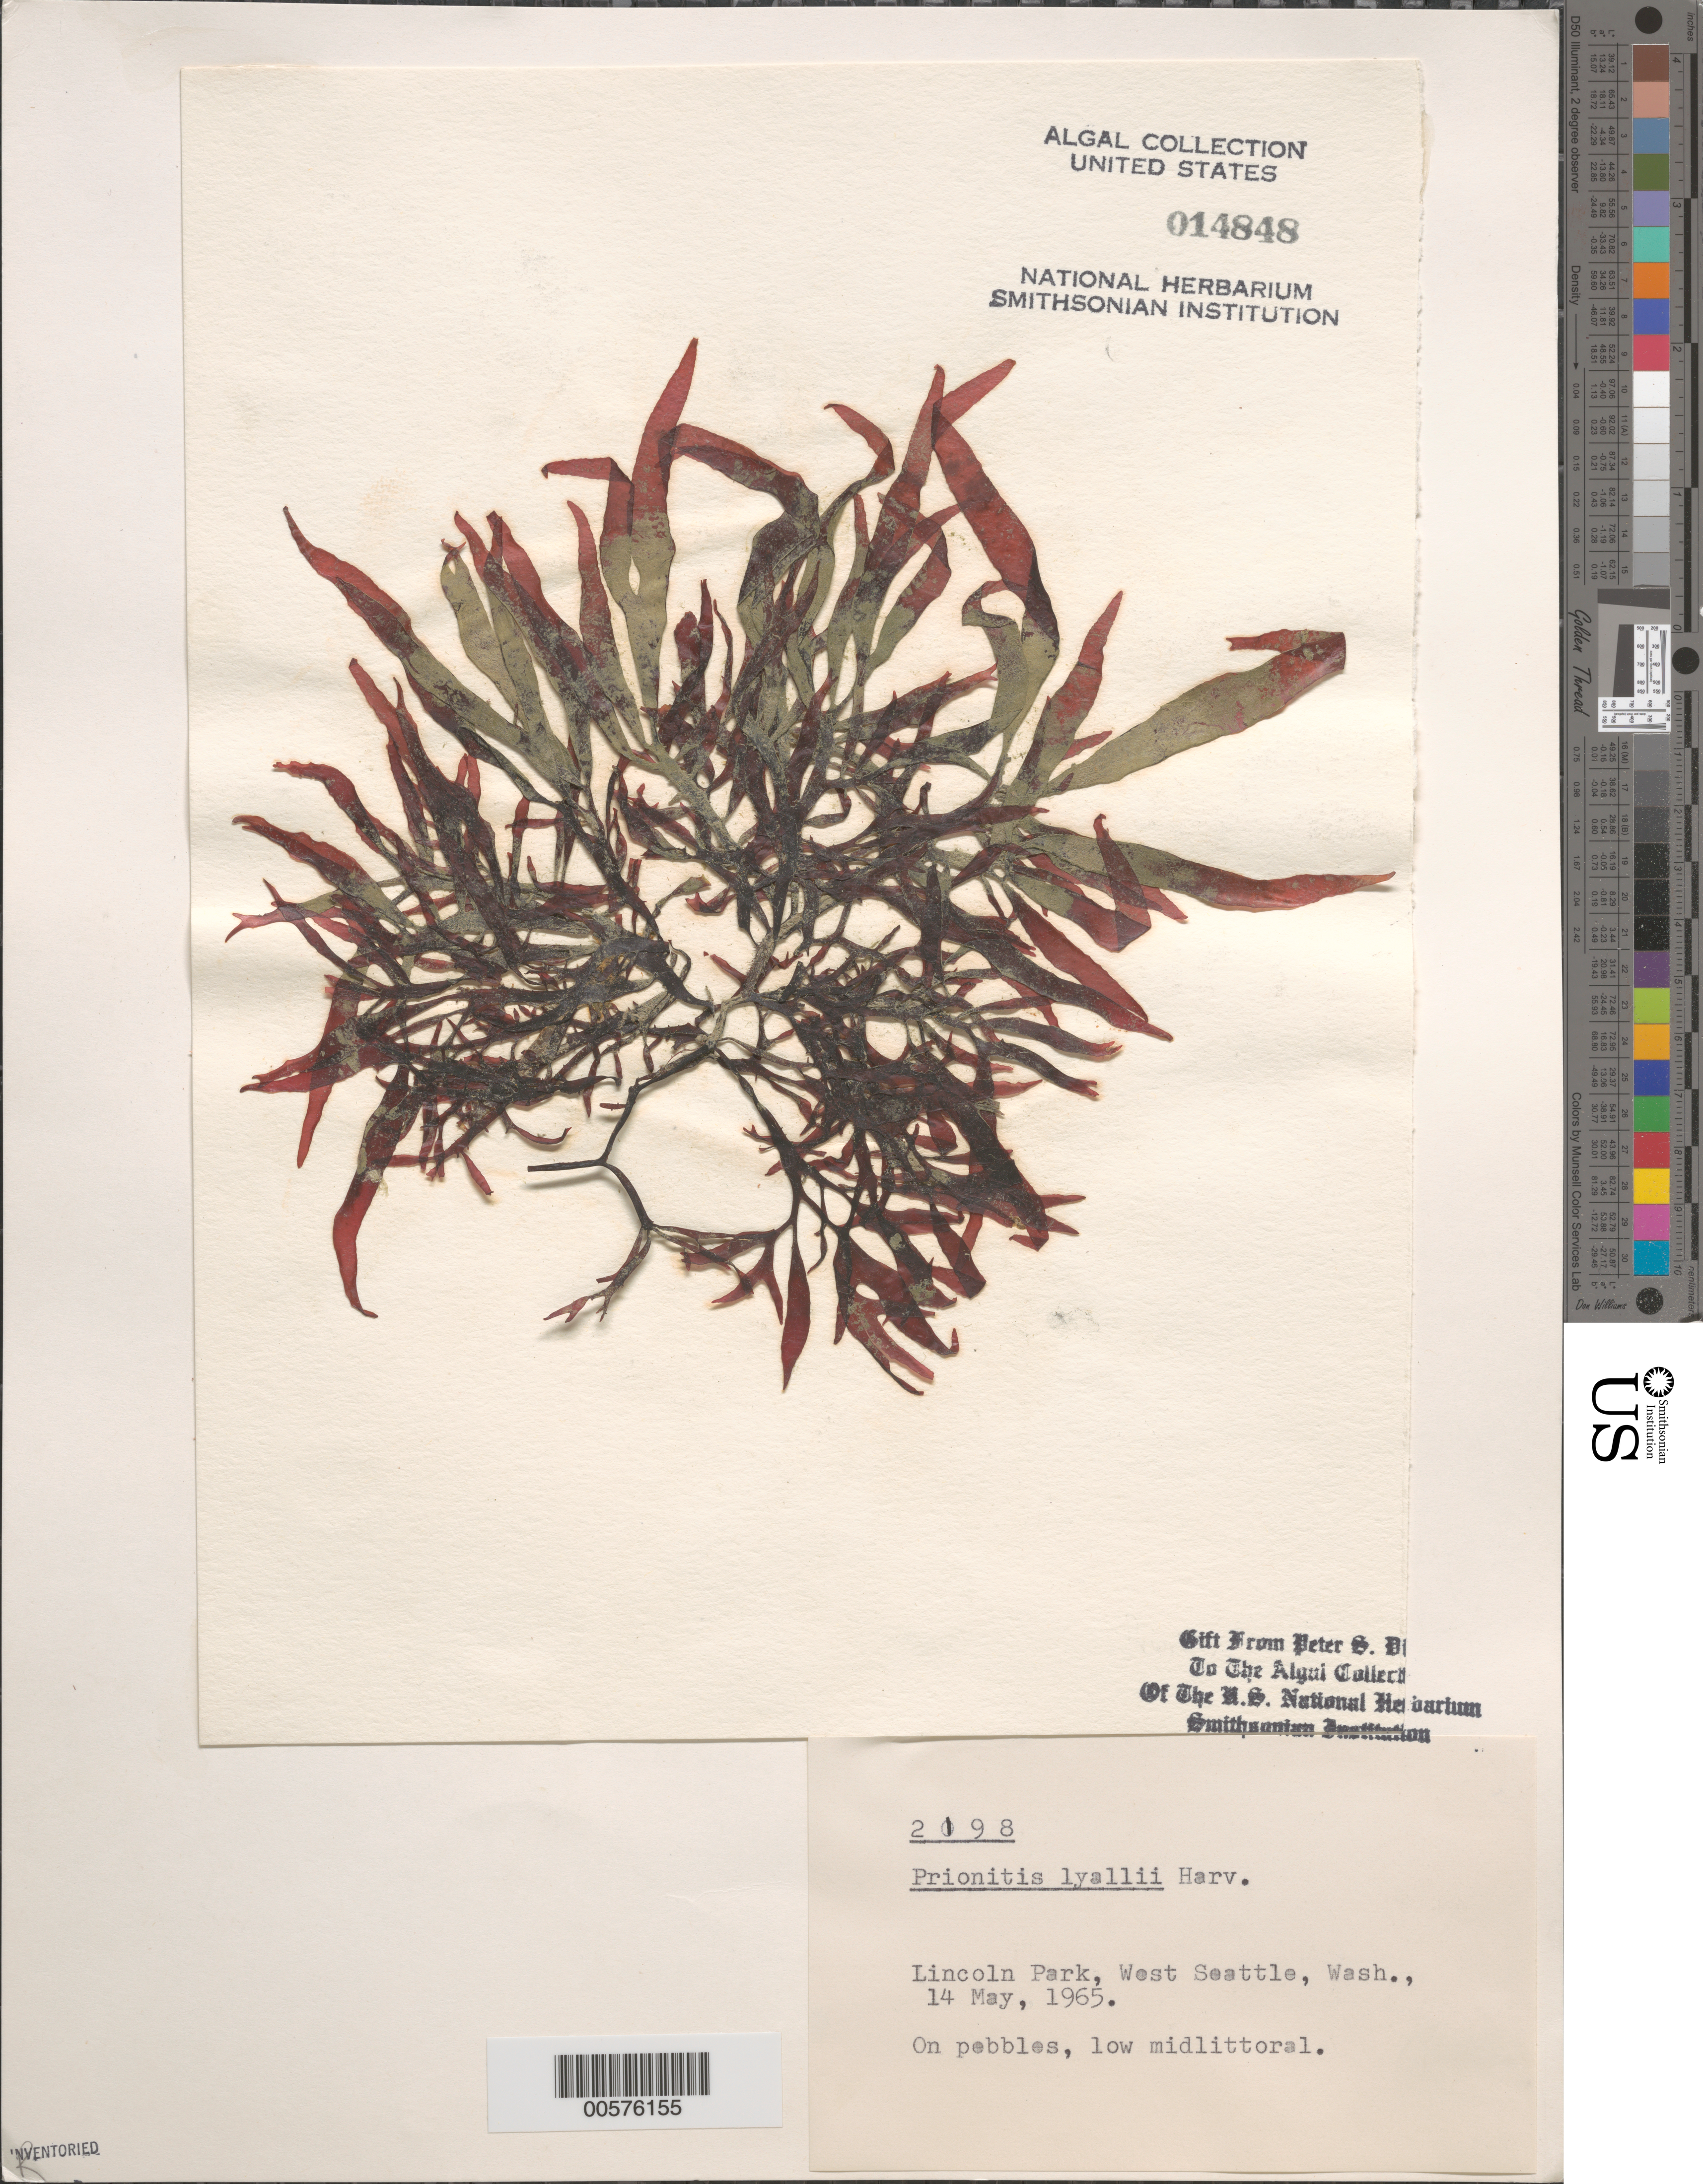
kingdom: Plantae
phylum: Rhodophyta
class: Florideophyceae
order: Cryptonemiales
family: Cryptonemiaceae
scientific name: Prionitis sternbergii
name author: (C. Agardh) J. Agardh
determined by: Algae name updating Project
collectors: P. S. Dixon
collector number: PSD 2198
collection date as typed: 14 May 1965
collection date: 1965-05-14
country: United States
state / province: Washington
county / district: King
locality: Lincoln Park, west Seattle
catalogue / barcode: US 14848